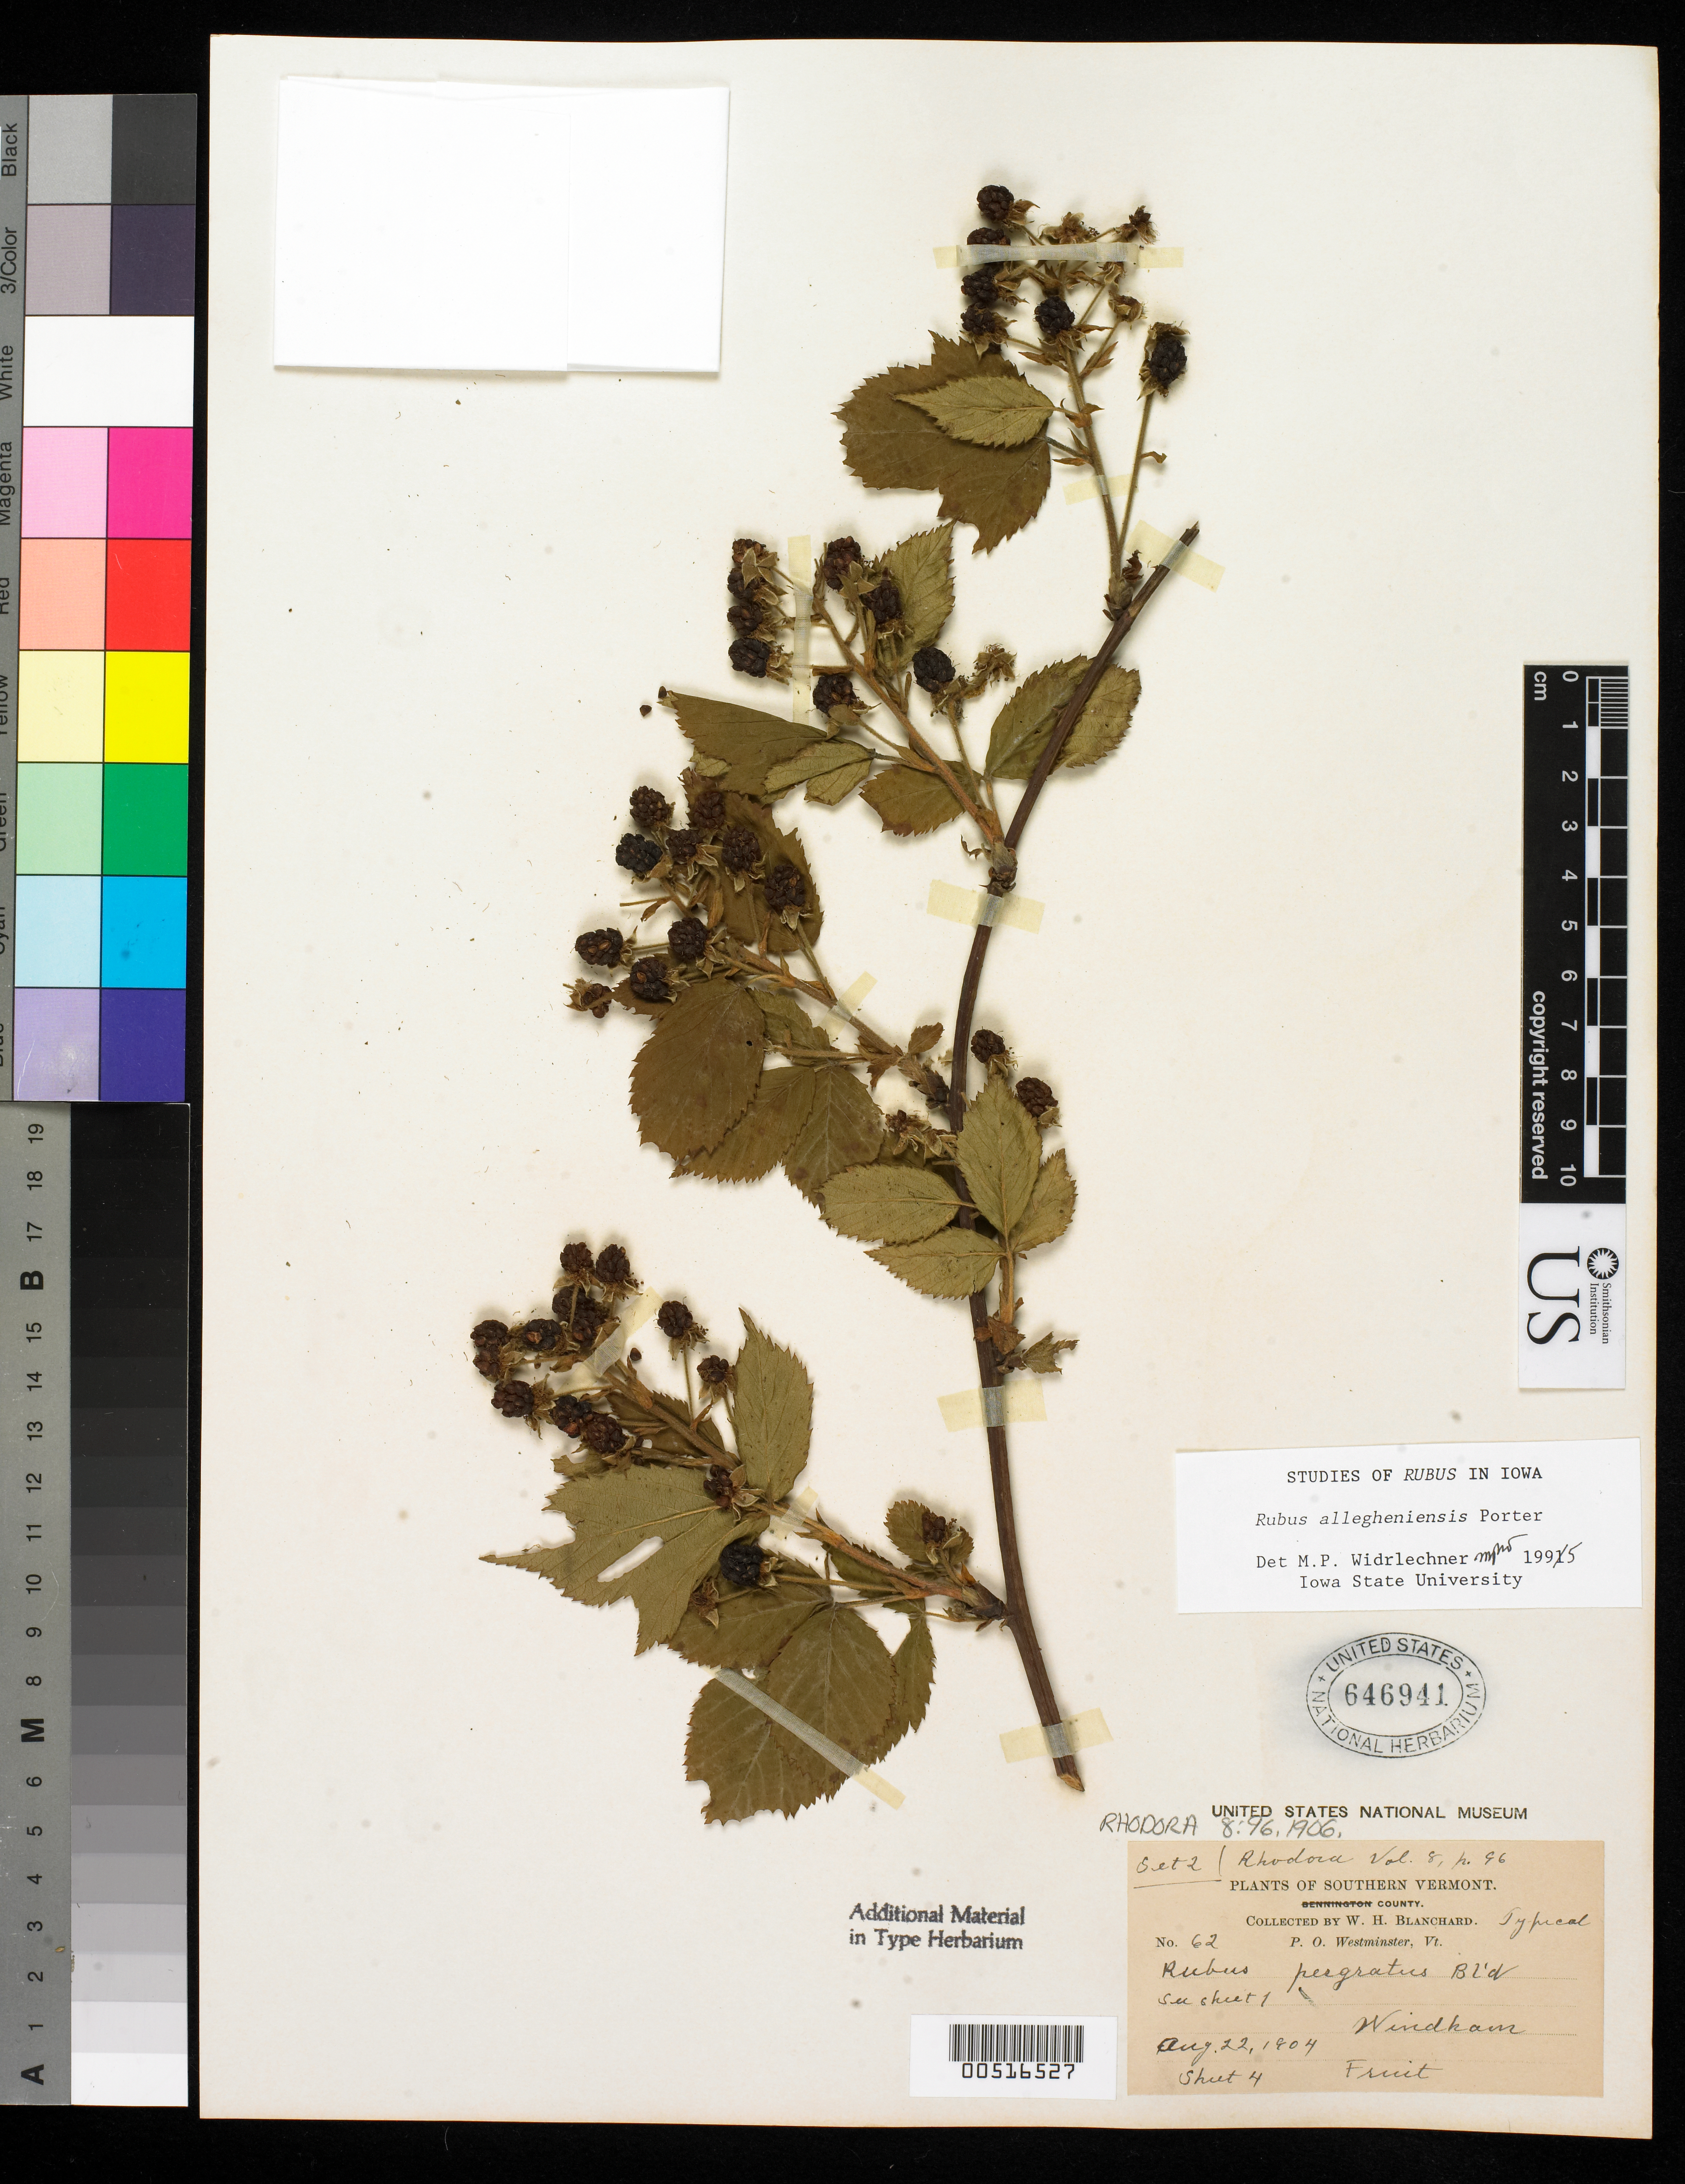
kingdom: Plantae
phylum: Tracheophyta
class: Magnoliopsida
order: Rosales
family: Rosaceae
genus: Rubus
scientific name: Rubus pergratus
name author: Blanch.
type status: Type Collection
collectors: W. H. Blanchard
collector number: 62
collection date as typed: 22 Aug 1904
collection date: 1904-08-22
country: United States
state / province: Vermont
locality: Windham.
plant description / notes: "See sheet 1" [not found]. Blanchard No. 62 "Set 2" consists of 4 (?) sheets, annotated sheet 2, sheet 3, etc. but collected on different dates.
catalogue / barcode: US 646941